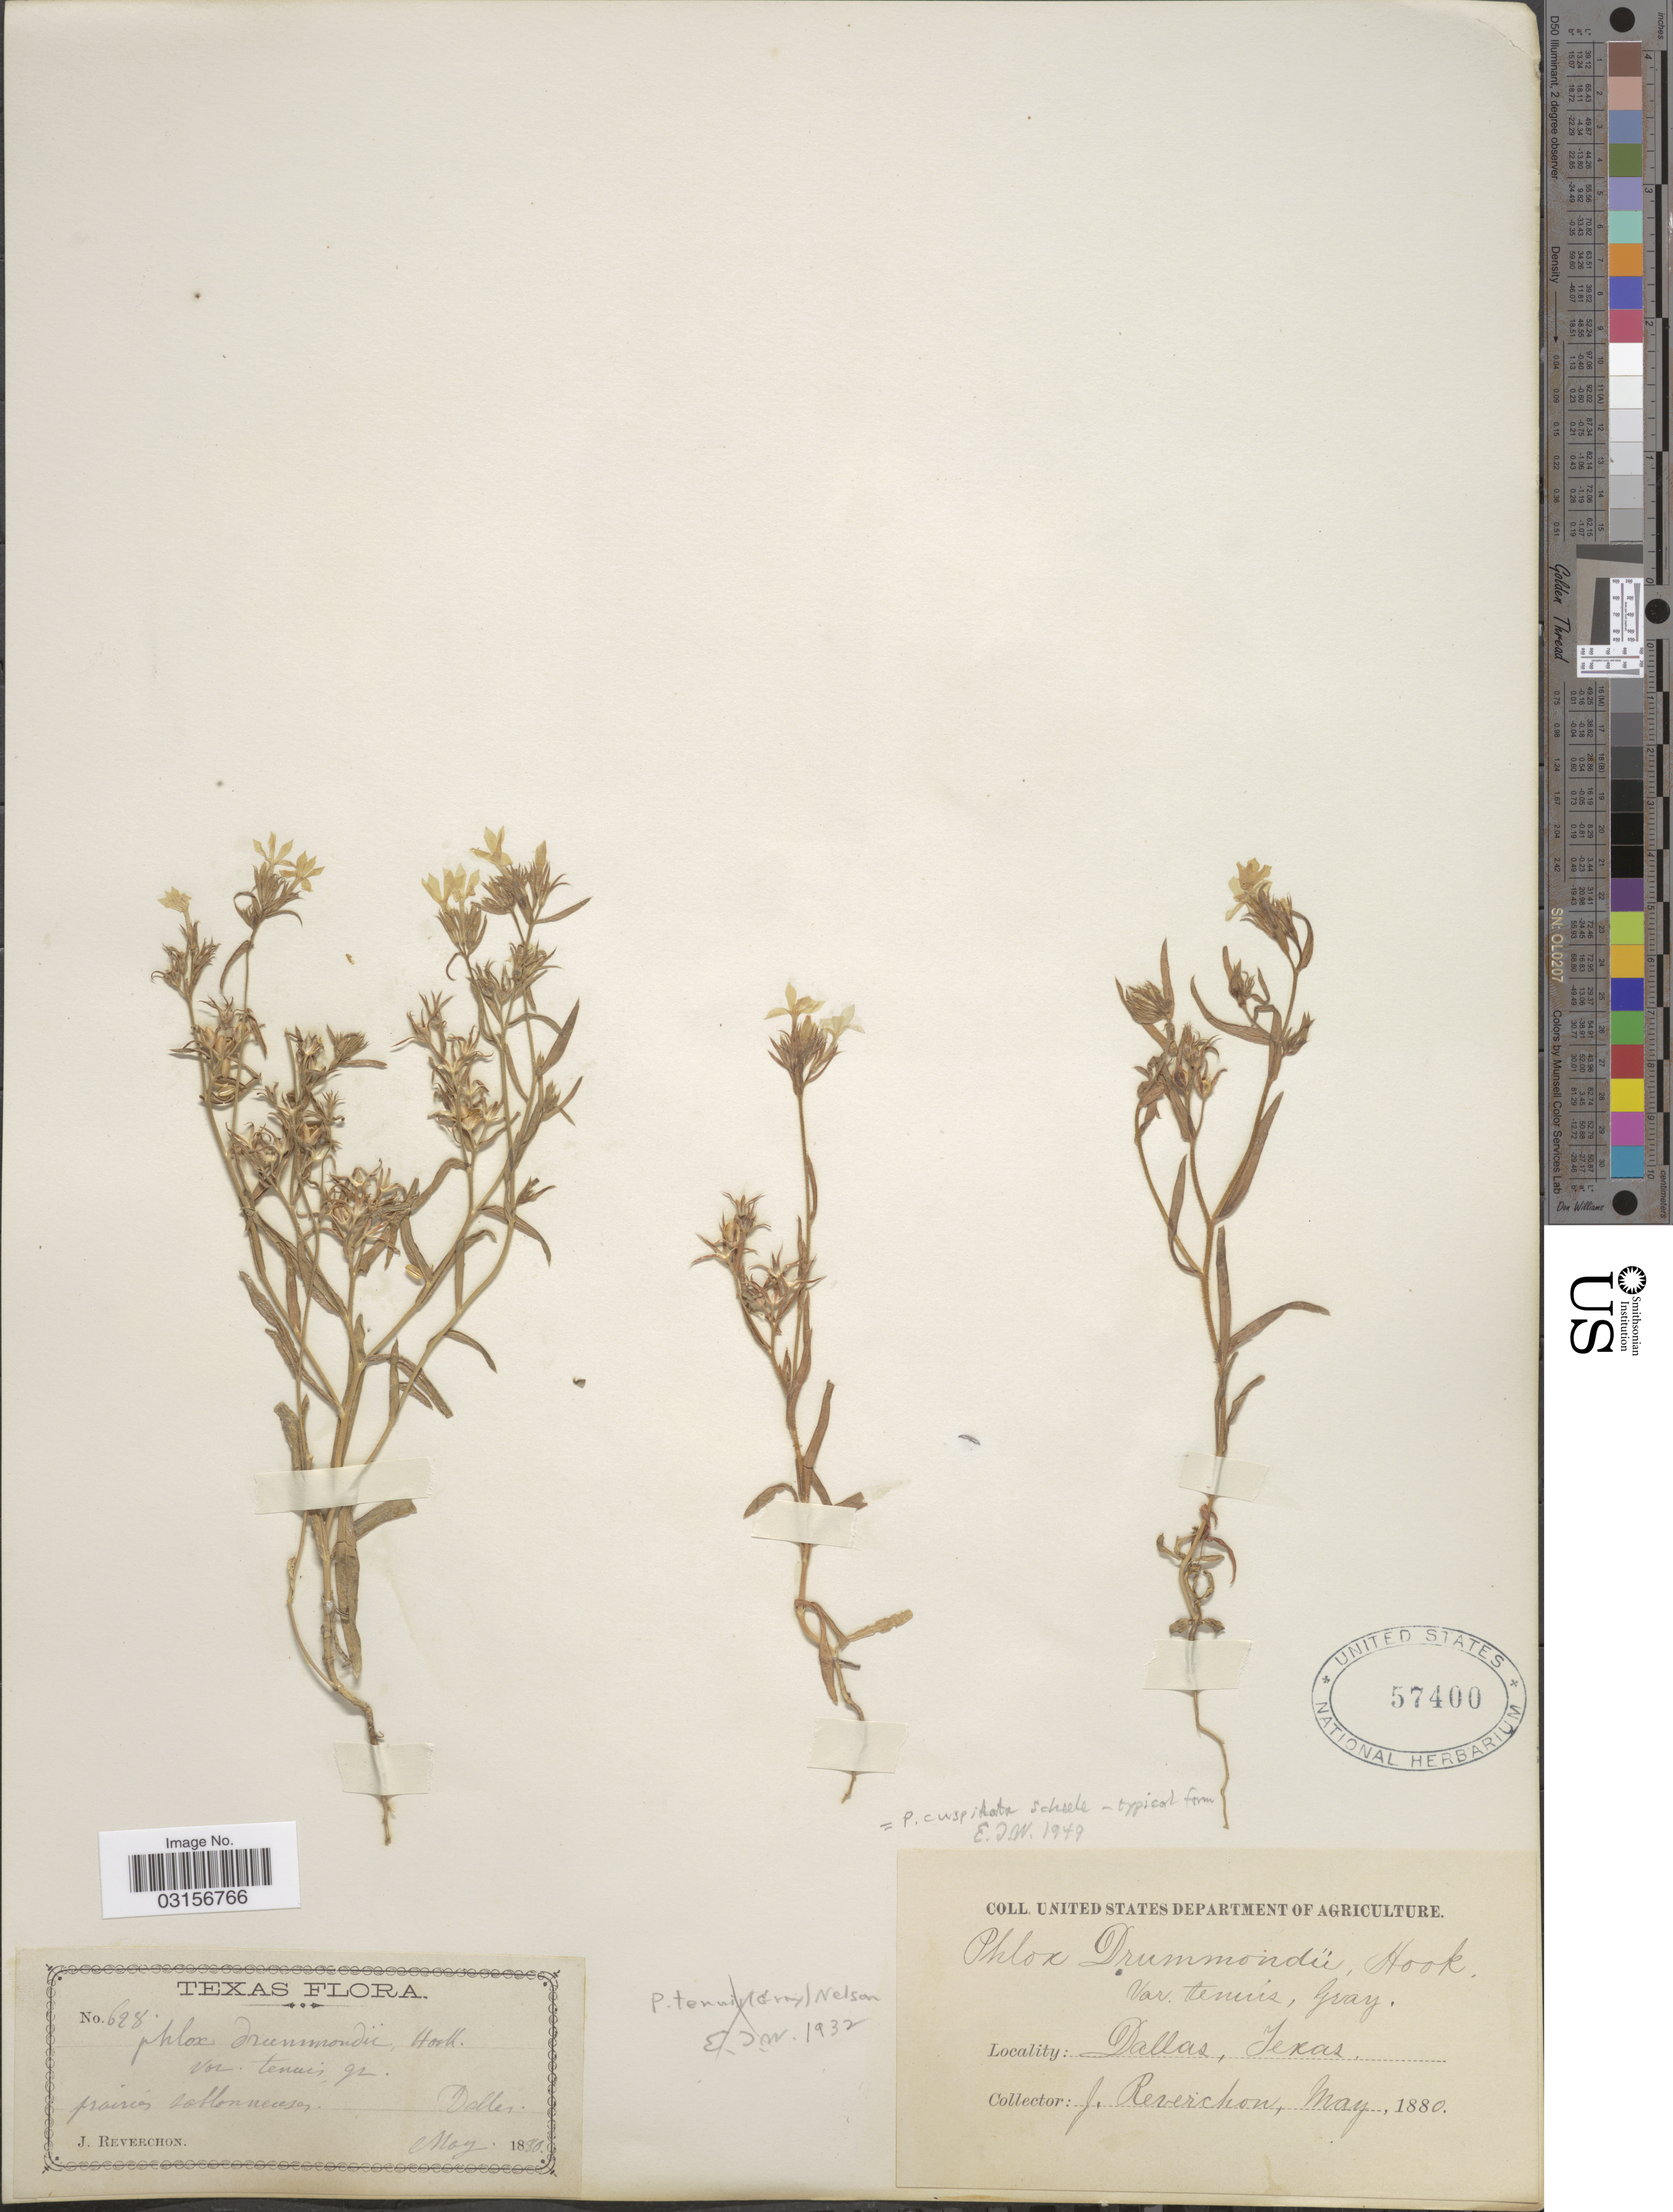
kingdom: Plantae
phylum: Tracheophyta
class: Magnoliopsida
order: Ericales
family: Polemoniaceae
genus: Phlox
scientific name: Phlox cuspidata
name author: Scheele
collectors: J. Reverchon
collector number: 628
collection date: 1880-05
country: United States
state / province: Texas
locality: Dallas.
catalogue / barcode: US 57400